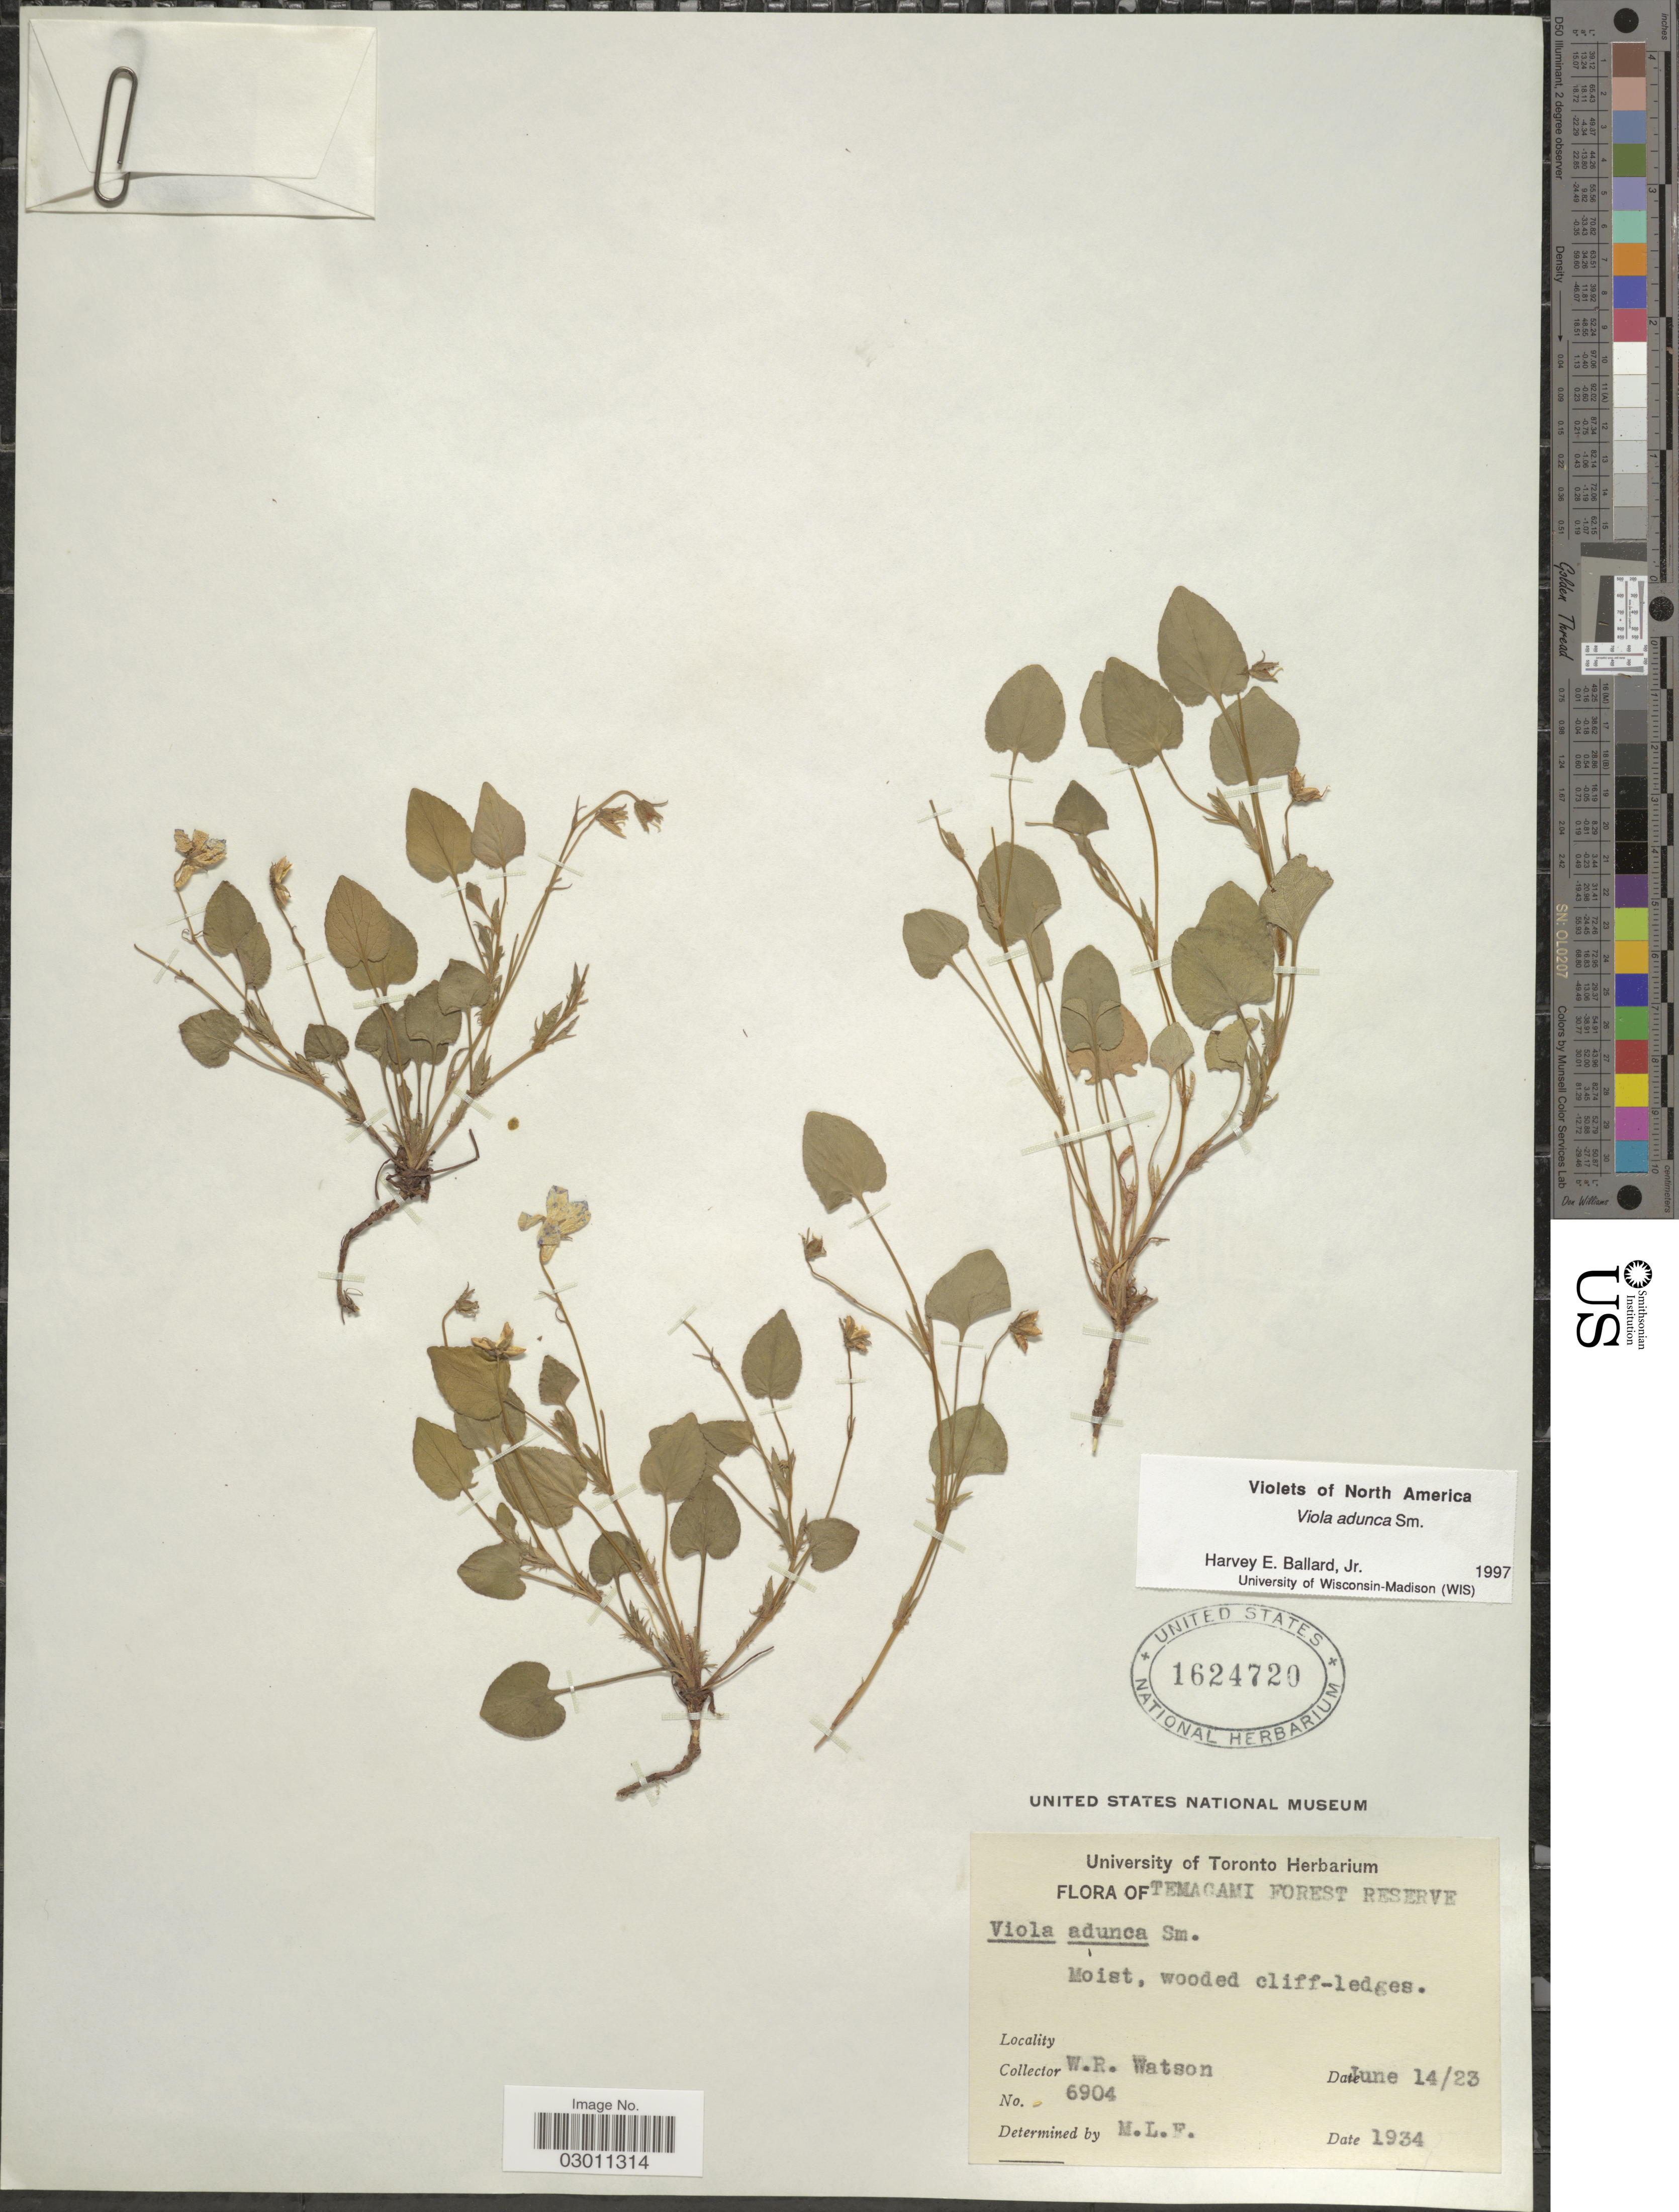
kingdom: Plantae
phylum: Tracheophyta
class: Magnoliopsida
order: Malpighiales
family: Violaceae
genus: Viola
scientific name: Viola adunca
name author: Sm.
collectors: W. R. Watson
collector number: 6904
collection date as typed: Transcribed d/m/y: 14/6/23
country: Canada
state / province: Ontario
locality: Temagami Forest Reserve.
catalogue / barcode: US 1624720